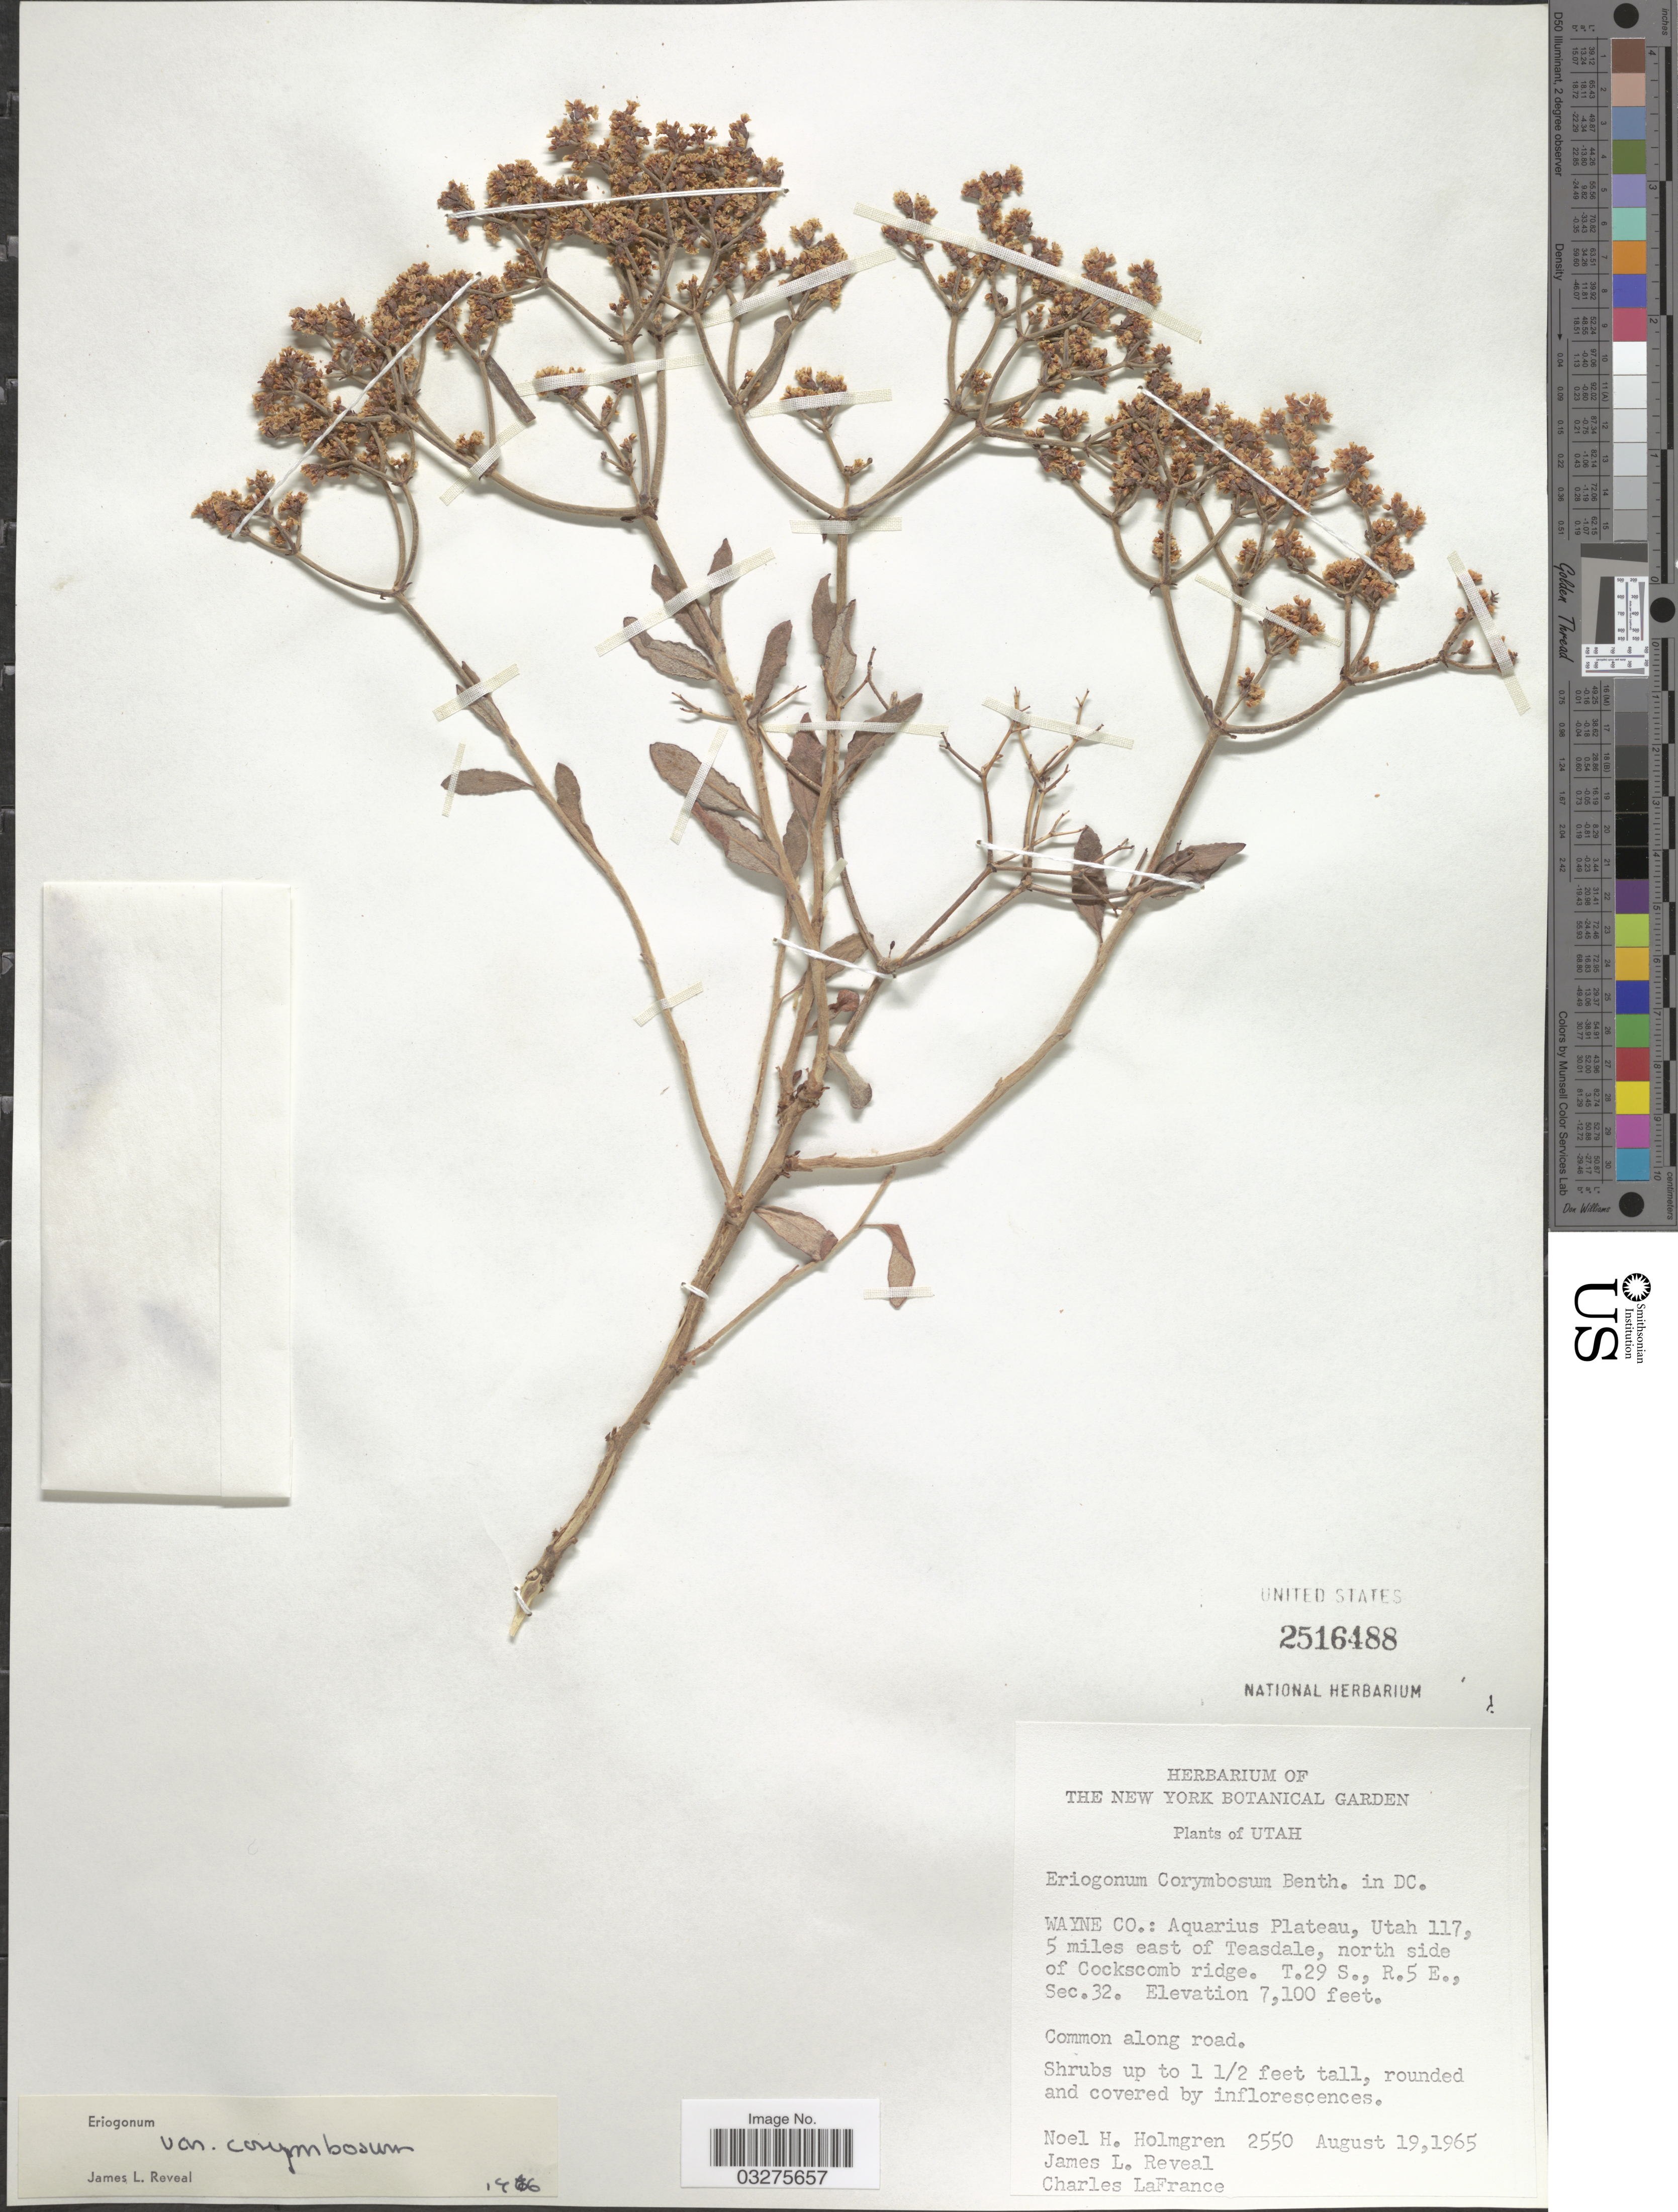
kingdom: Plantae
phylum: Tracheophyta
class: Magnoliopsida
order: Caryophyllales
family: Polygonaceae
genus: Eriogonum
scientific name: Eriogonum corymbosum var. corymbosum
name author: Benth.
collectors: N. H. Holmgren, J. L. Reveal & C. LaFrance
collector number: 2550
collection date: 1965-08-19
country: United States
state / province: Utah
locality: Wayne Co.: Aquarius Plateau, Utah 117, 5 miles east of Teasdale, north side of Cockscomb ridge. T.29 S., R. 5 E., Sec. 32.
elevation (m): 2164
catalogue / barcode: US 2516488